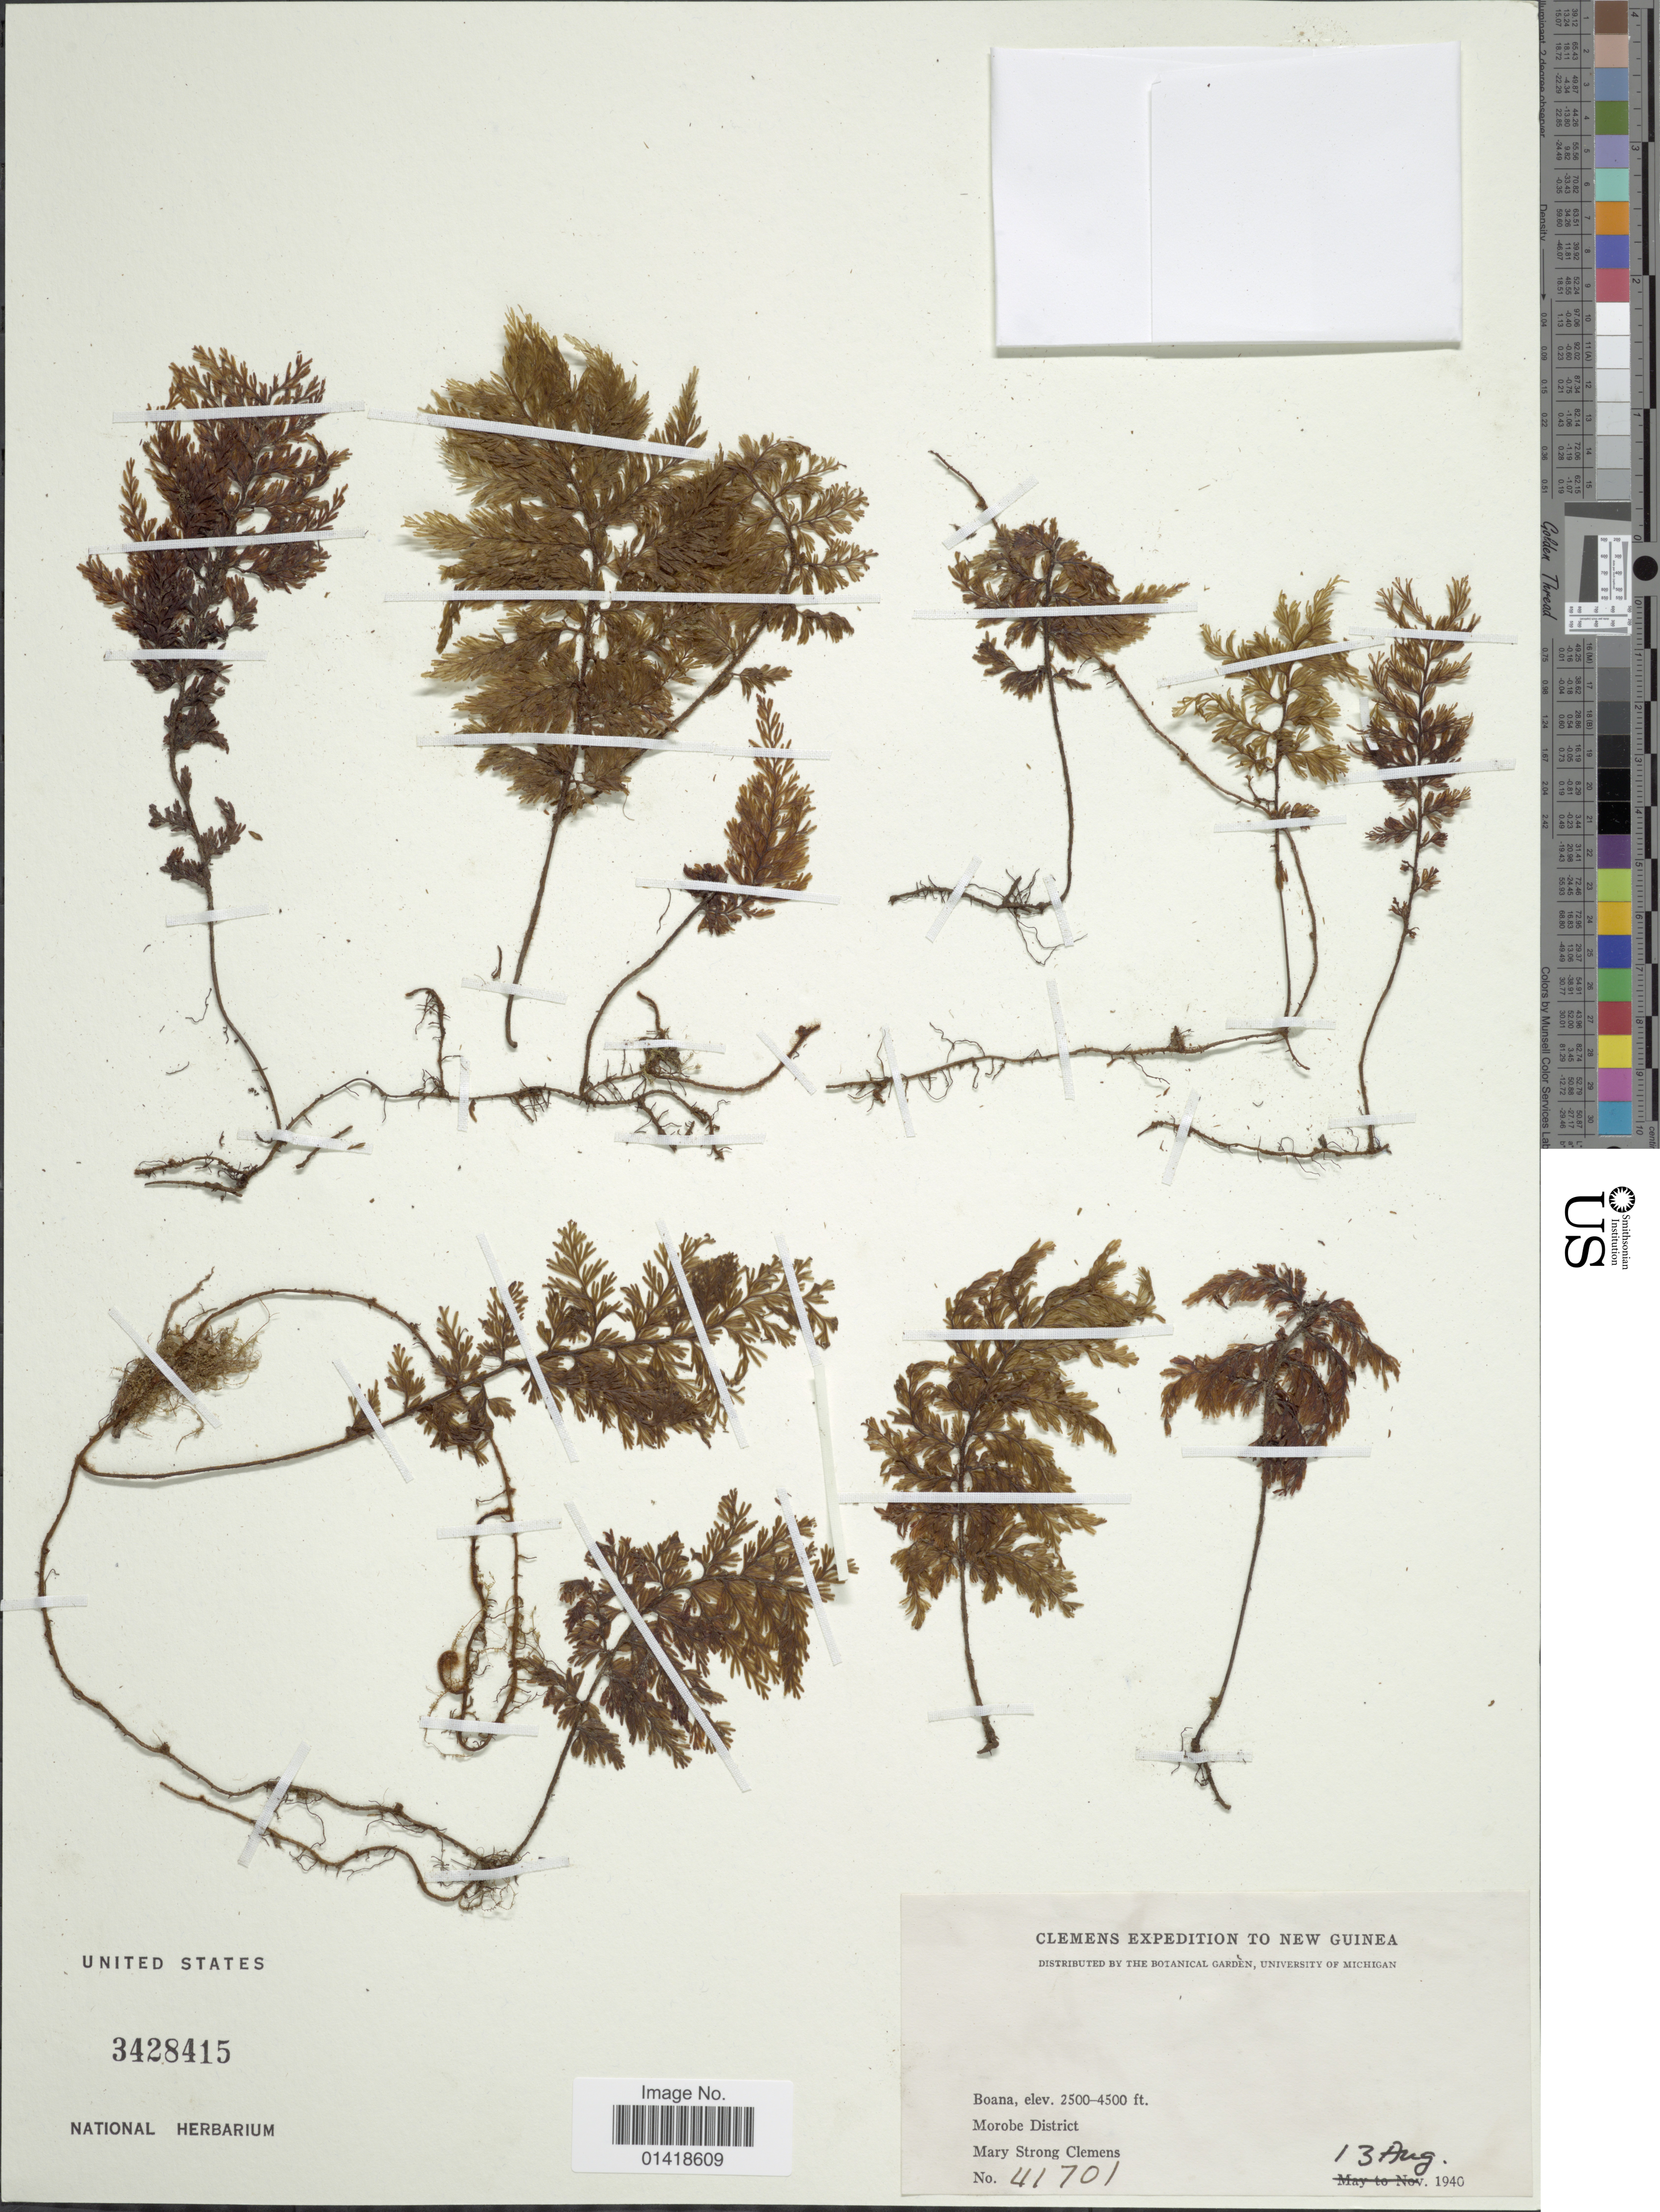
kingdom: Plantae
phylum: Tracheophyta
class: Polypodiopsida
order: Hymenophyllales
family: Hymenophyllaceae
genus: Hymenophyllum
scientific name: Hymenophyllum sp.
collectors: M. S. Clemens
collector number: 41701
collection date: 1940-08-13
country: Papua New Guinea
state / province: Morobe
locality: New Guinea. Boana. Morobe District.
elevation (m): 762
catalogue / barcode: US 3428415